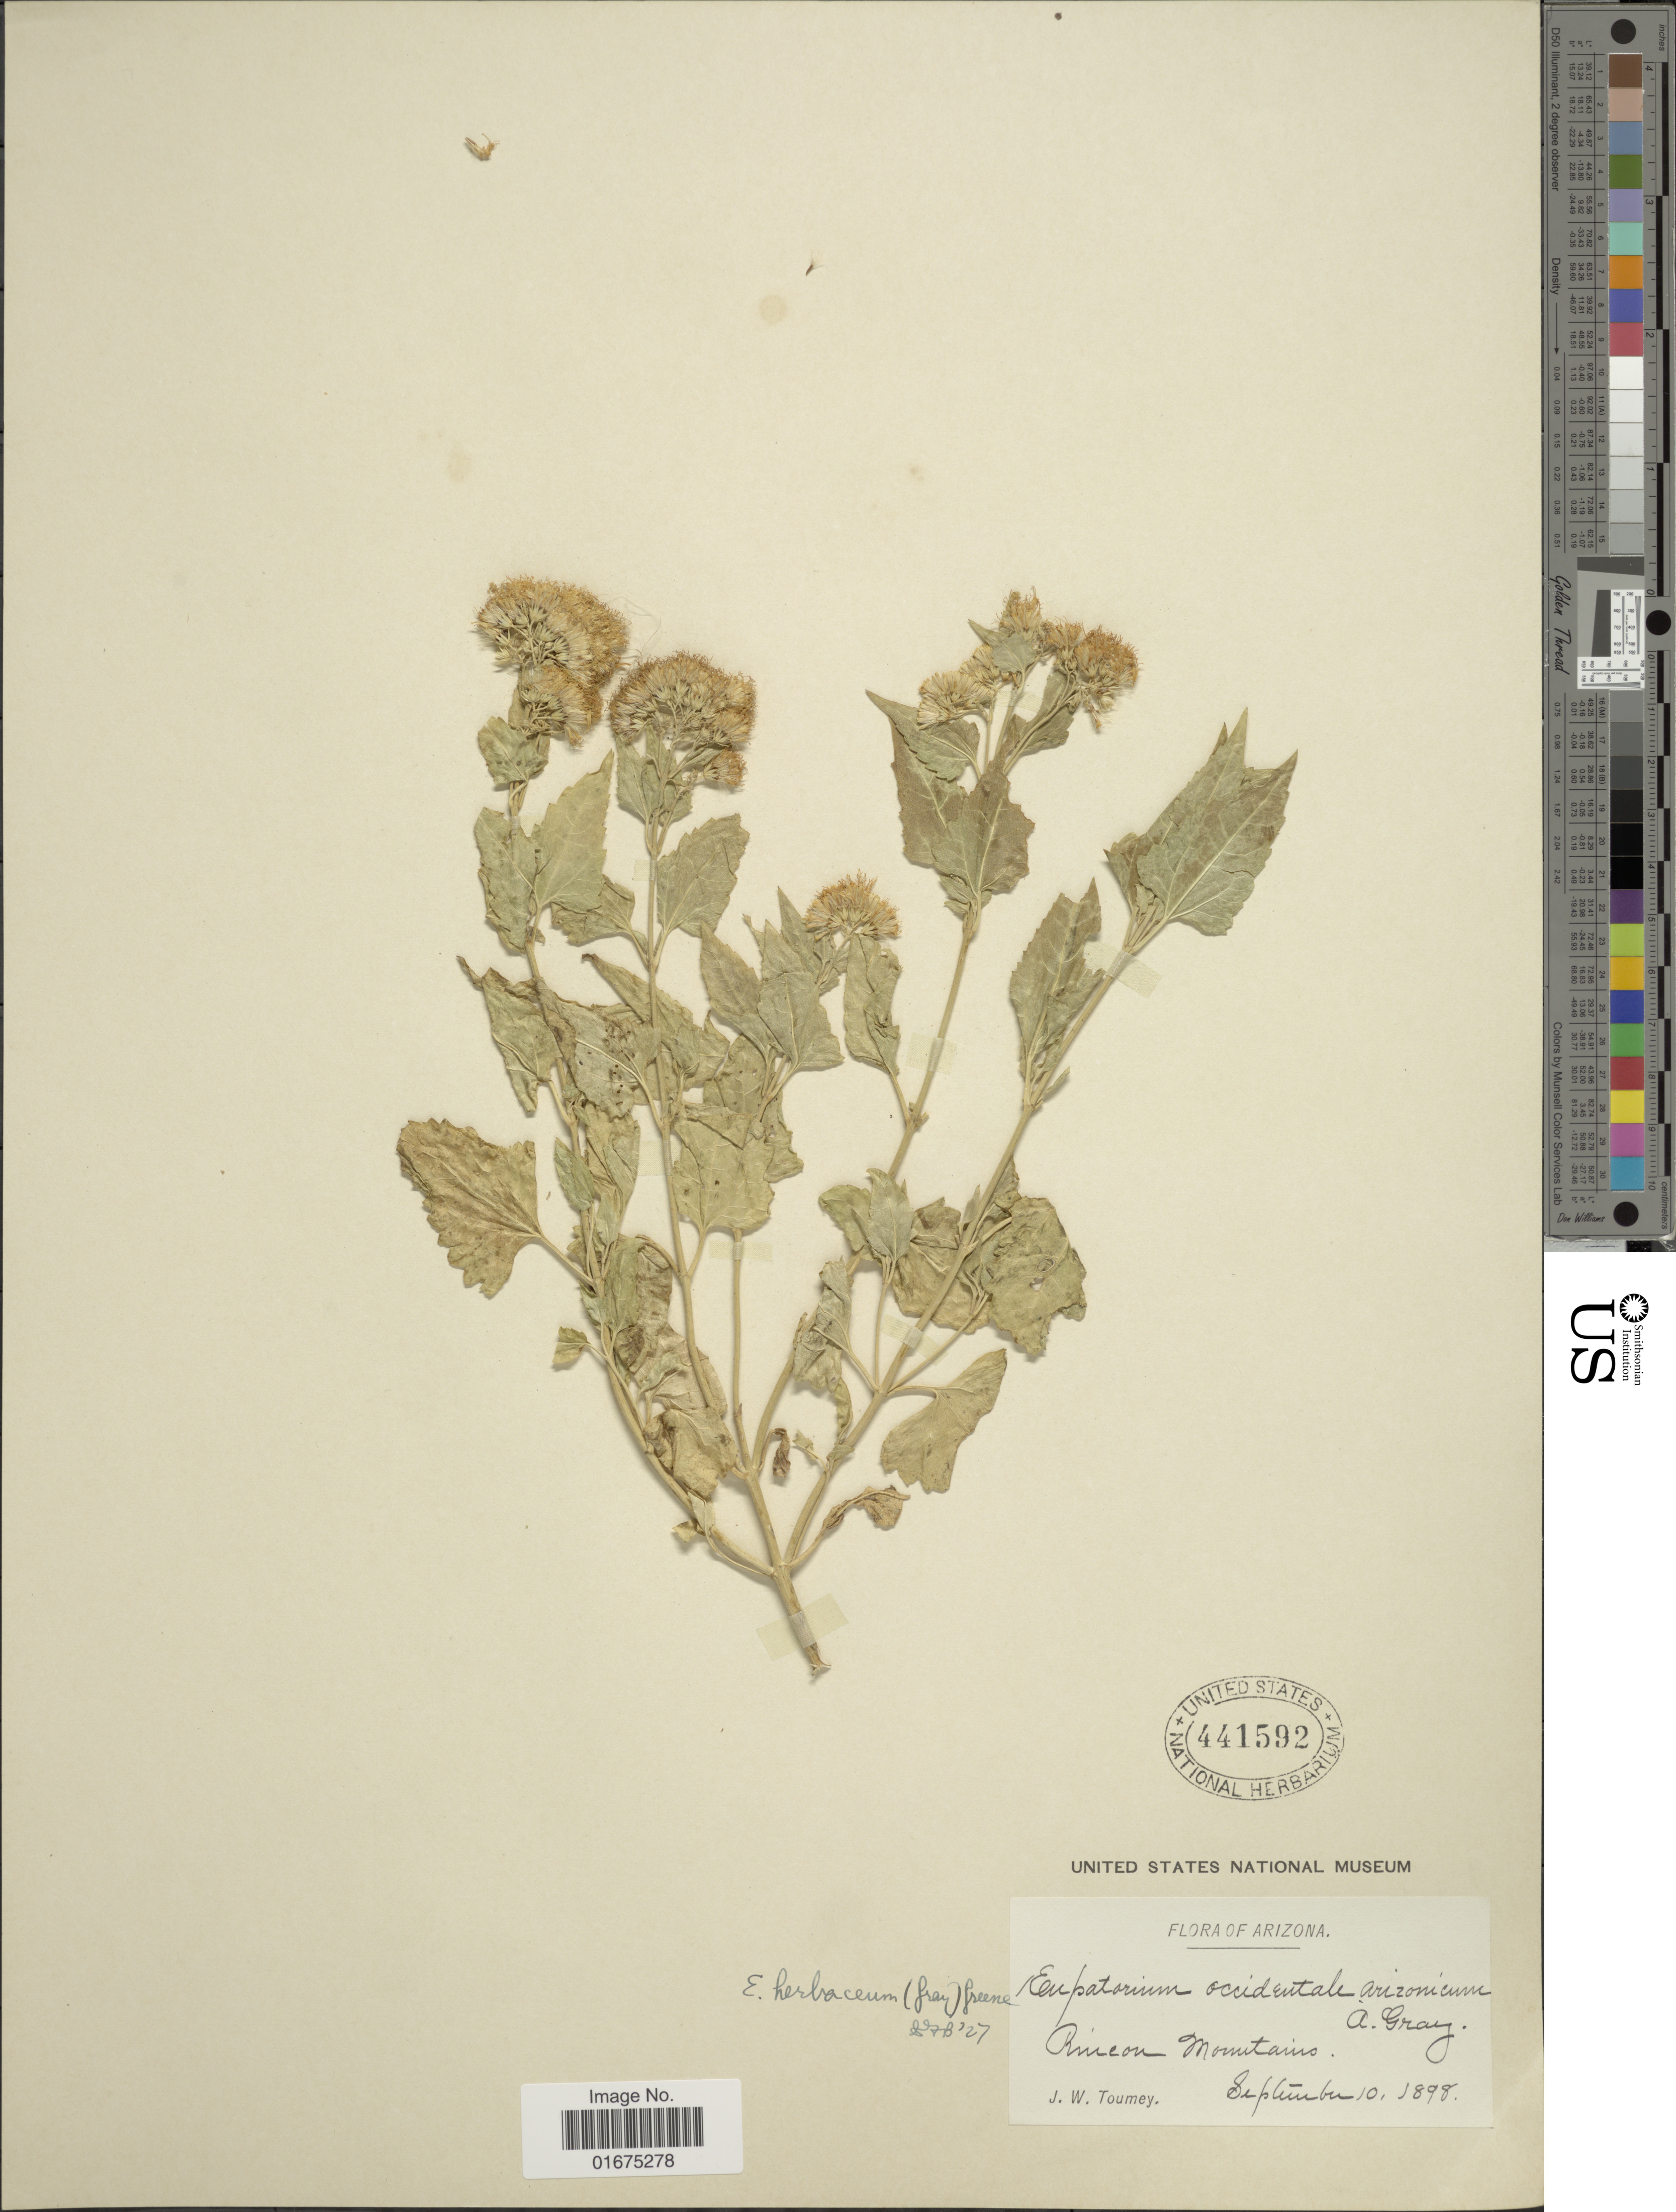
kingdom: Plantae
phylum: Tracheophyta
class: Magnoliopsida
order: Asterales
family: Asteraceae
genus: Ageratina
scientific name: Ageratina herbacea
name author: (A. Gray) R.M. King & H. Rob.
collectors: J. W. Toumey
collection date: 1898-09-10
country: United States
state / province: Arizona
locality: Rimeon Mountains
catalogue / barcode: US 441592